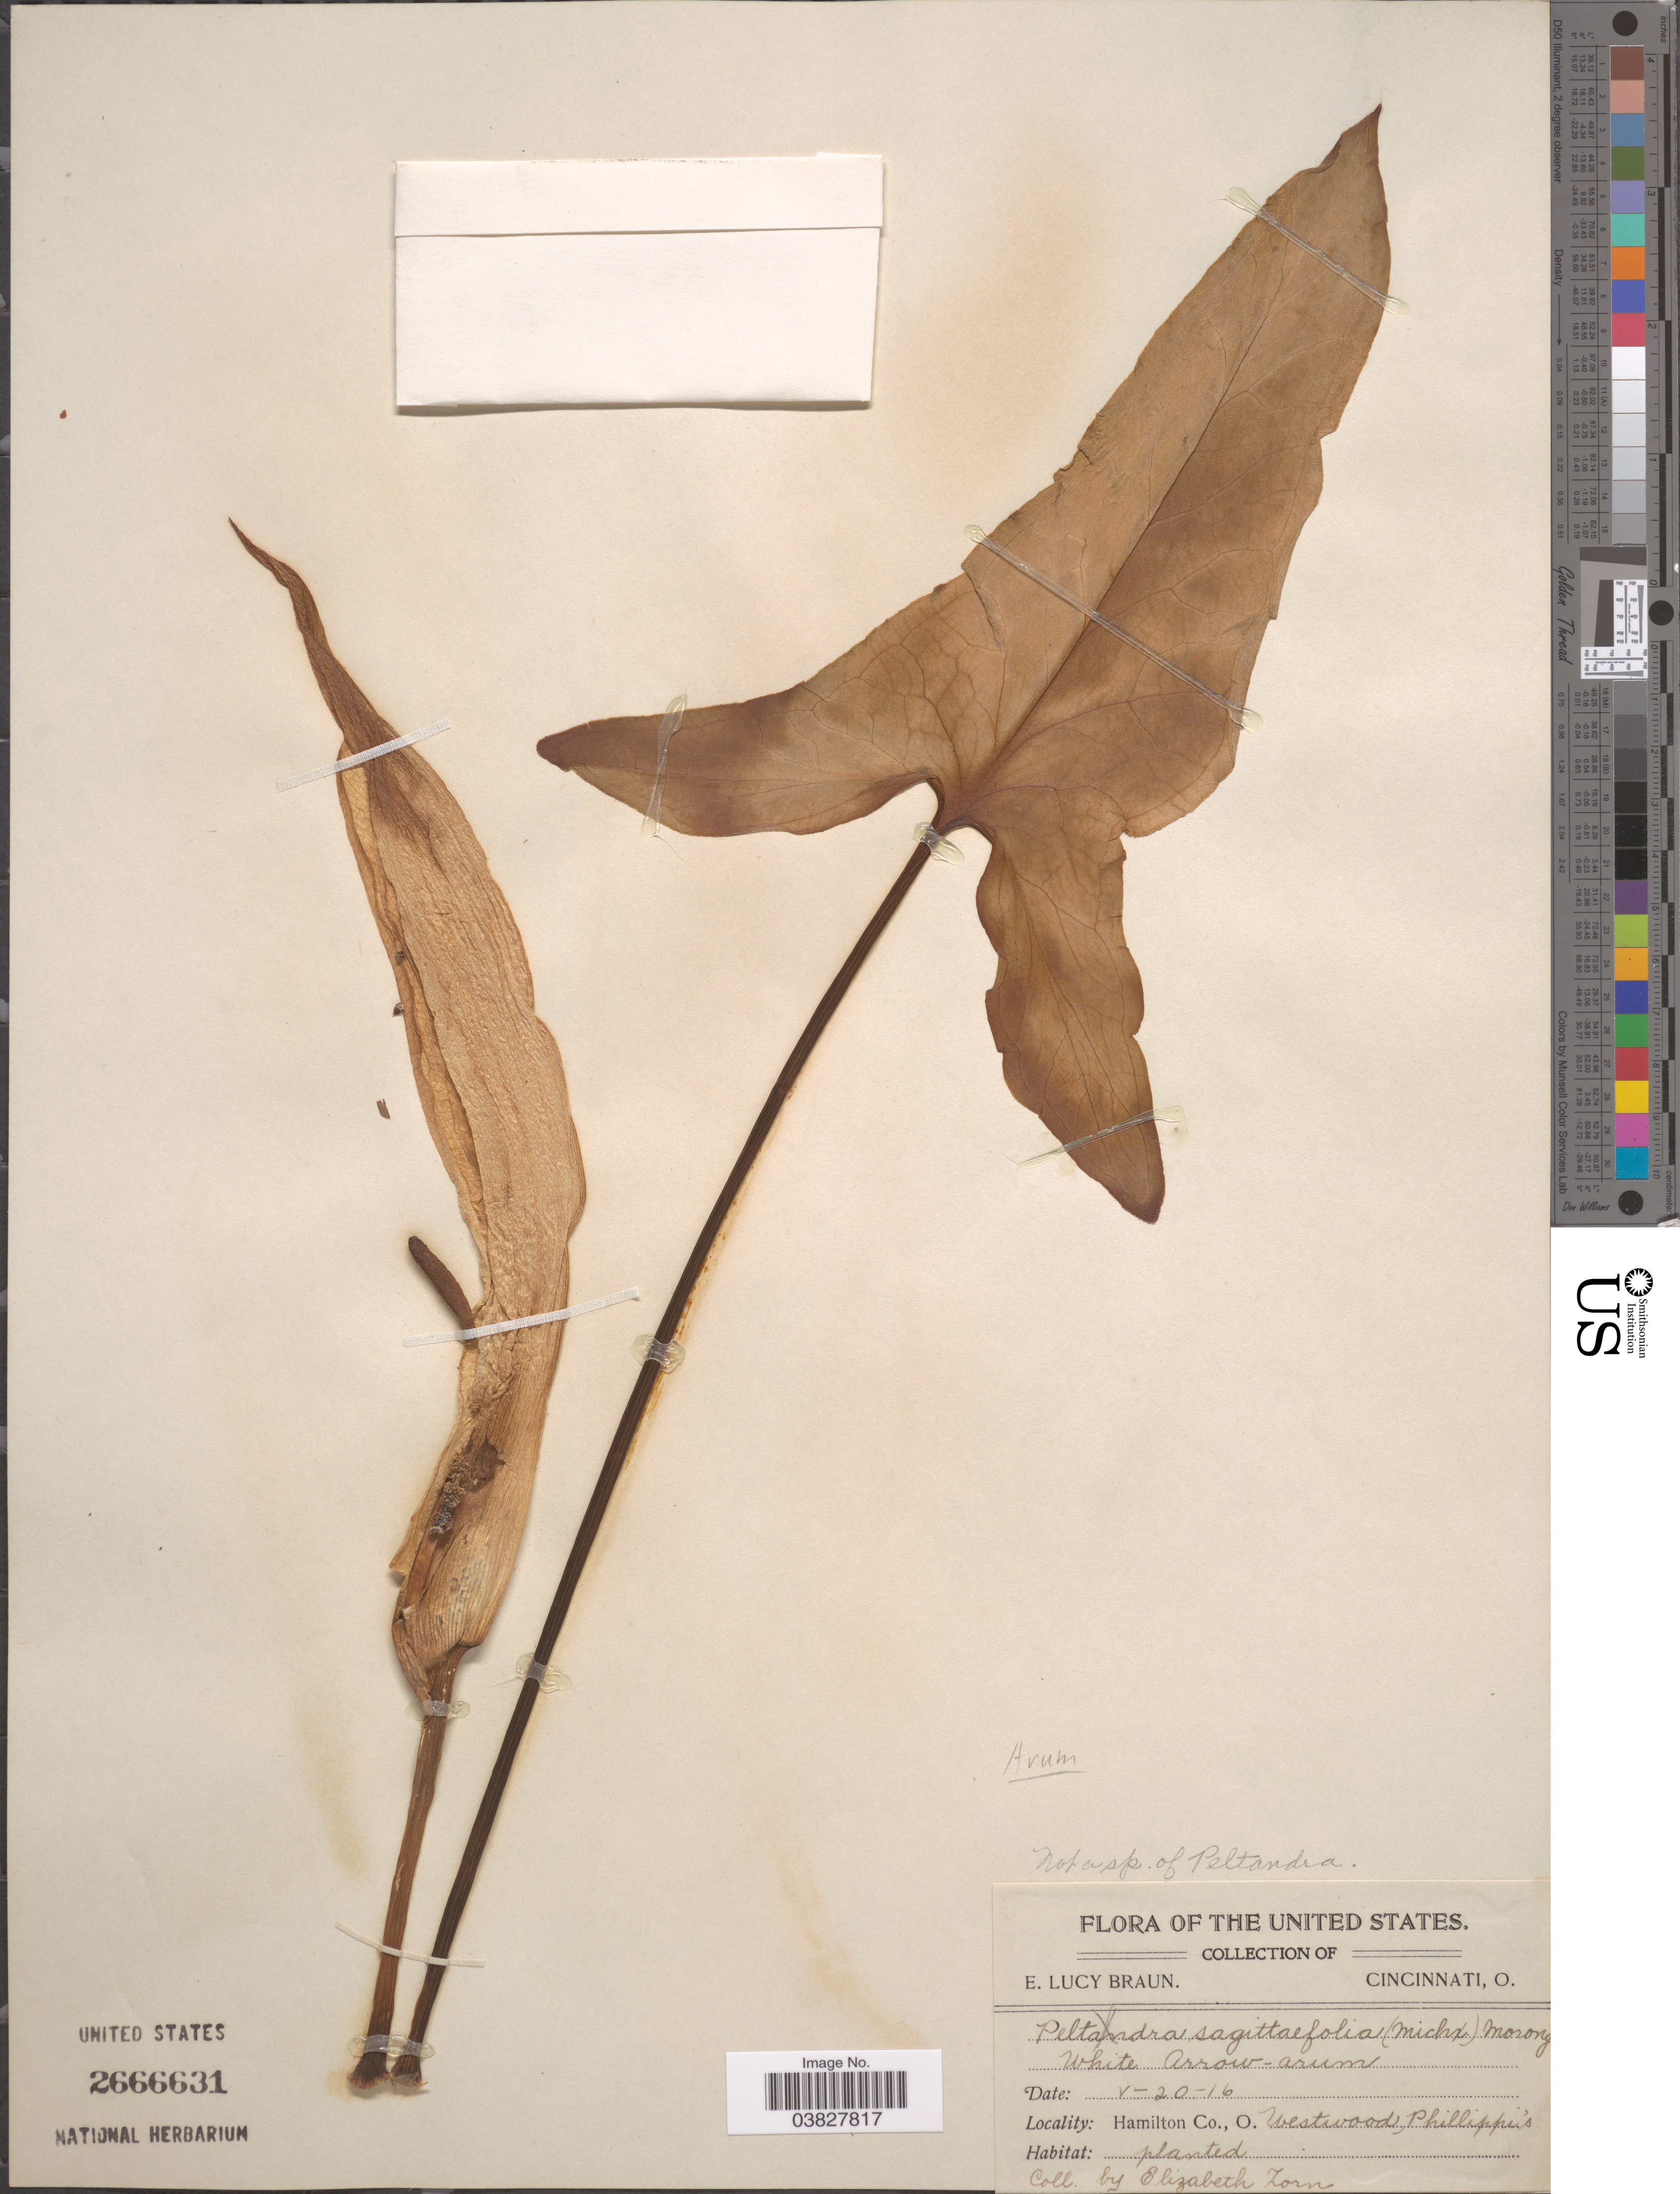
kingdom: Plantae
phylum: Tracheophyta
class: Liliopsida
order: Alismatales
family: Araceae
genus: Arum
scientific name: Arum sp.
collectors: E. Zorn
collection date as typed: Transcribed d/m/y: 20/5/16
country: United States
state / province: Ohio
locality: Hamilton Co., Westwood, Phillippi's.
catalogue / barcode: US 2666631